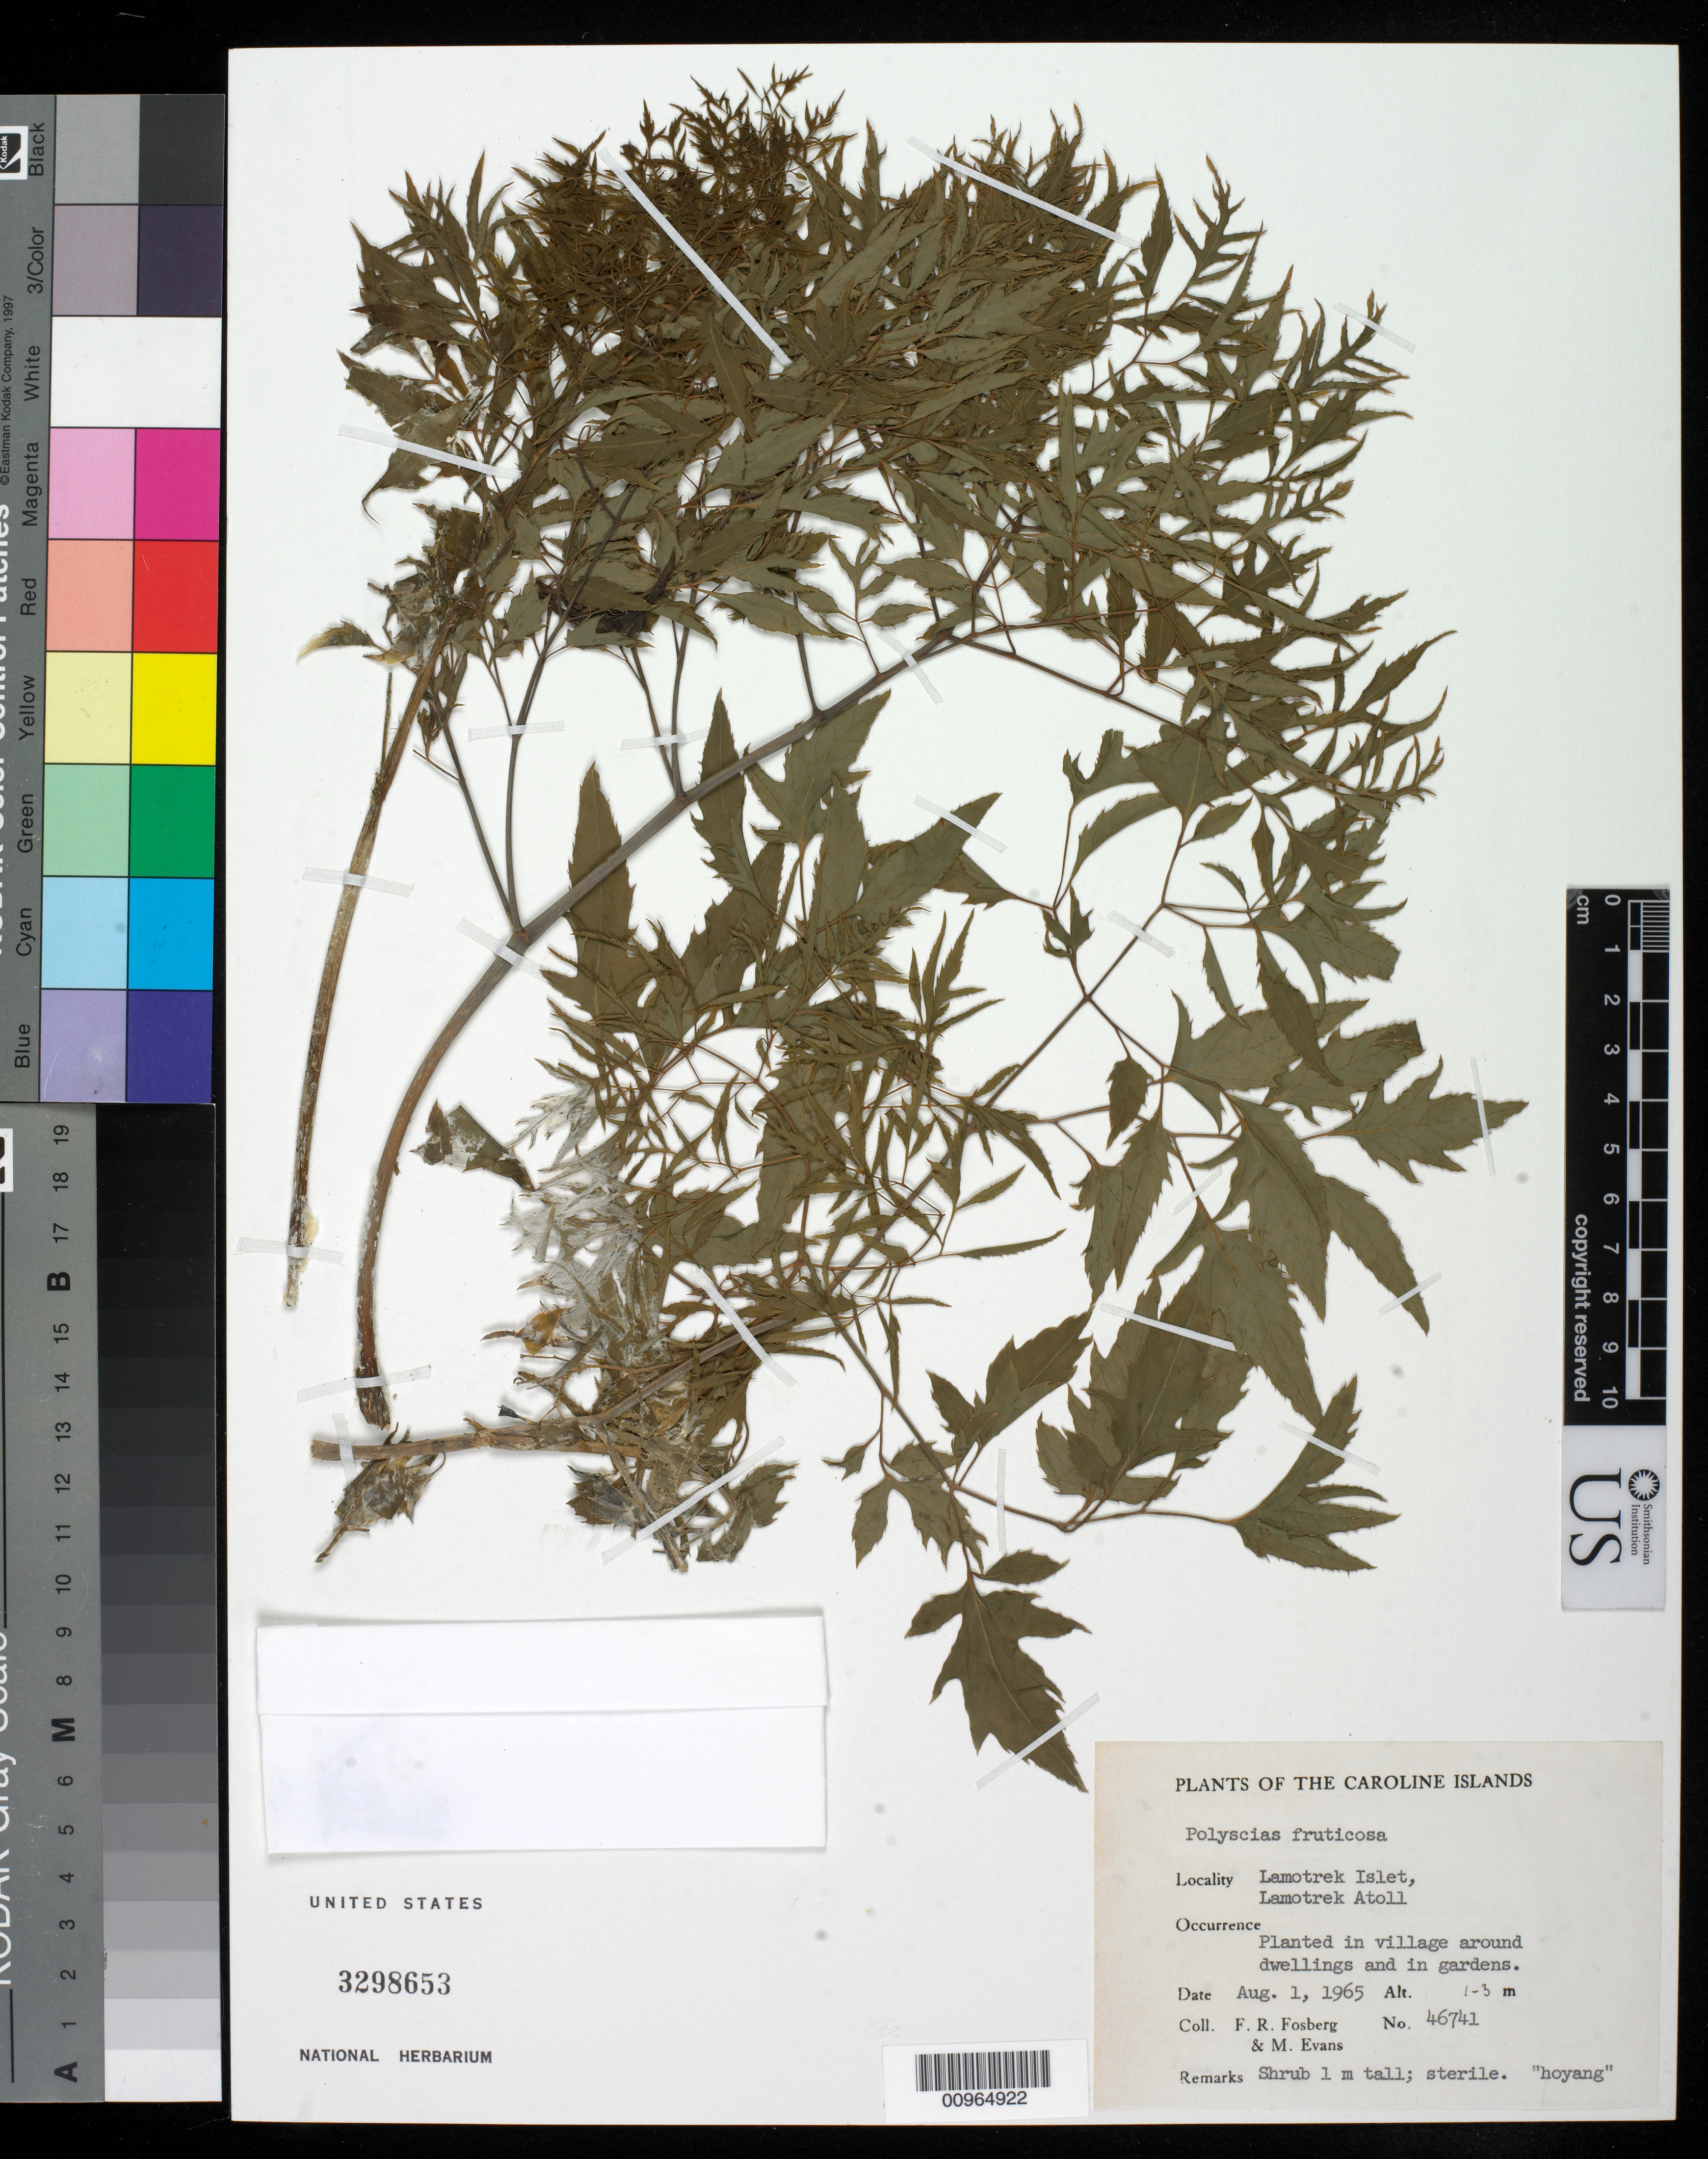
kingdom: Plantae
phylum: Tracheophyta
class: Magnoliopsida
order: Apiales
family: Araliaceae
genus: Polyscias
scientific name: Polyscias fruticosa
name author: (L.) Harms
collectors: F. R. Fosberg & M. Evans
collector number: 46741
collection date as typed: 01 Aug 1965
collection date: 1965-08-01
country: Micronesia, Federated States of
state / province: Yap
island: Lamotrek Atoll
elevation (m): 1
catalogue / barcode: US 3298653